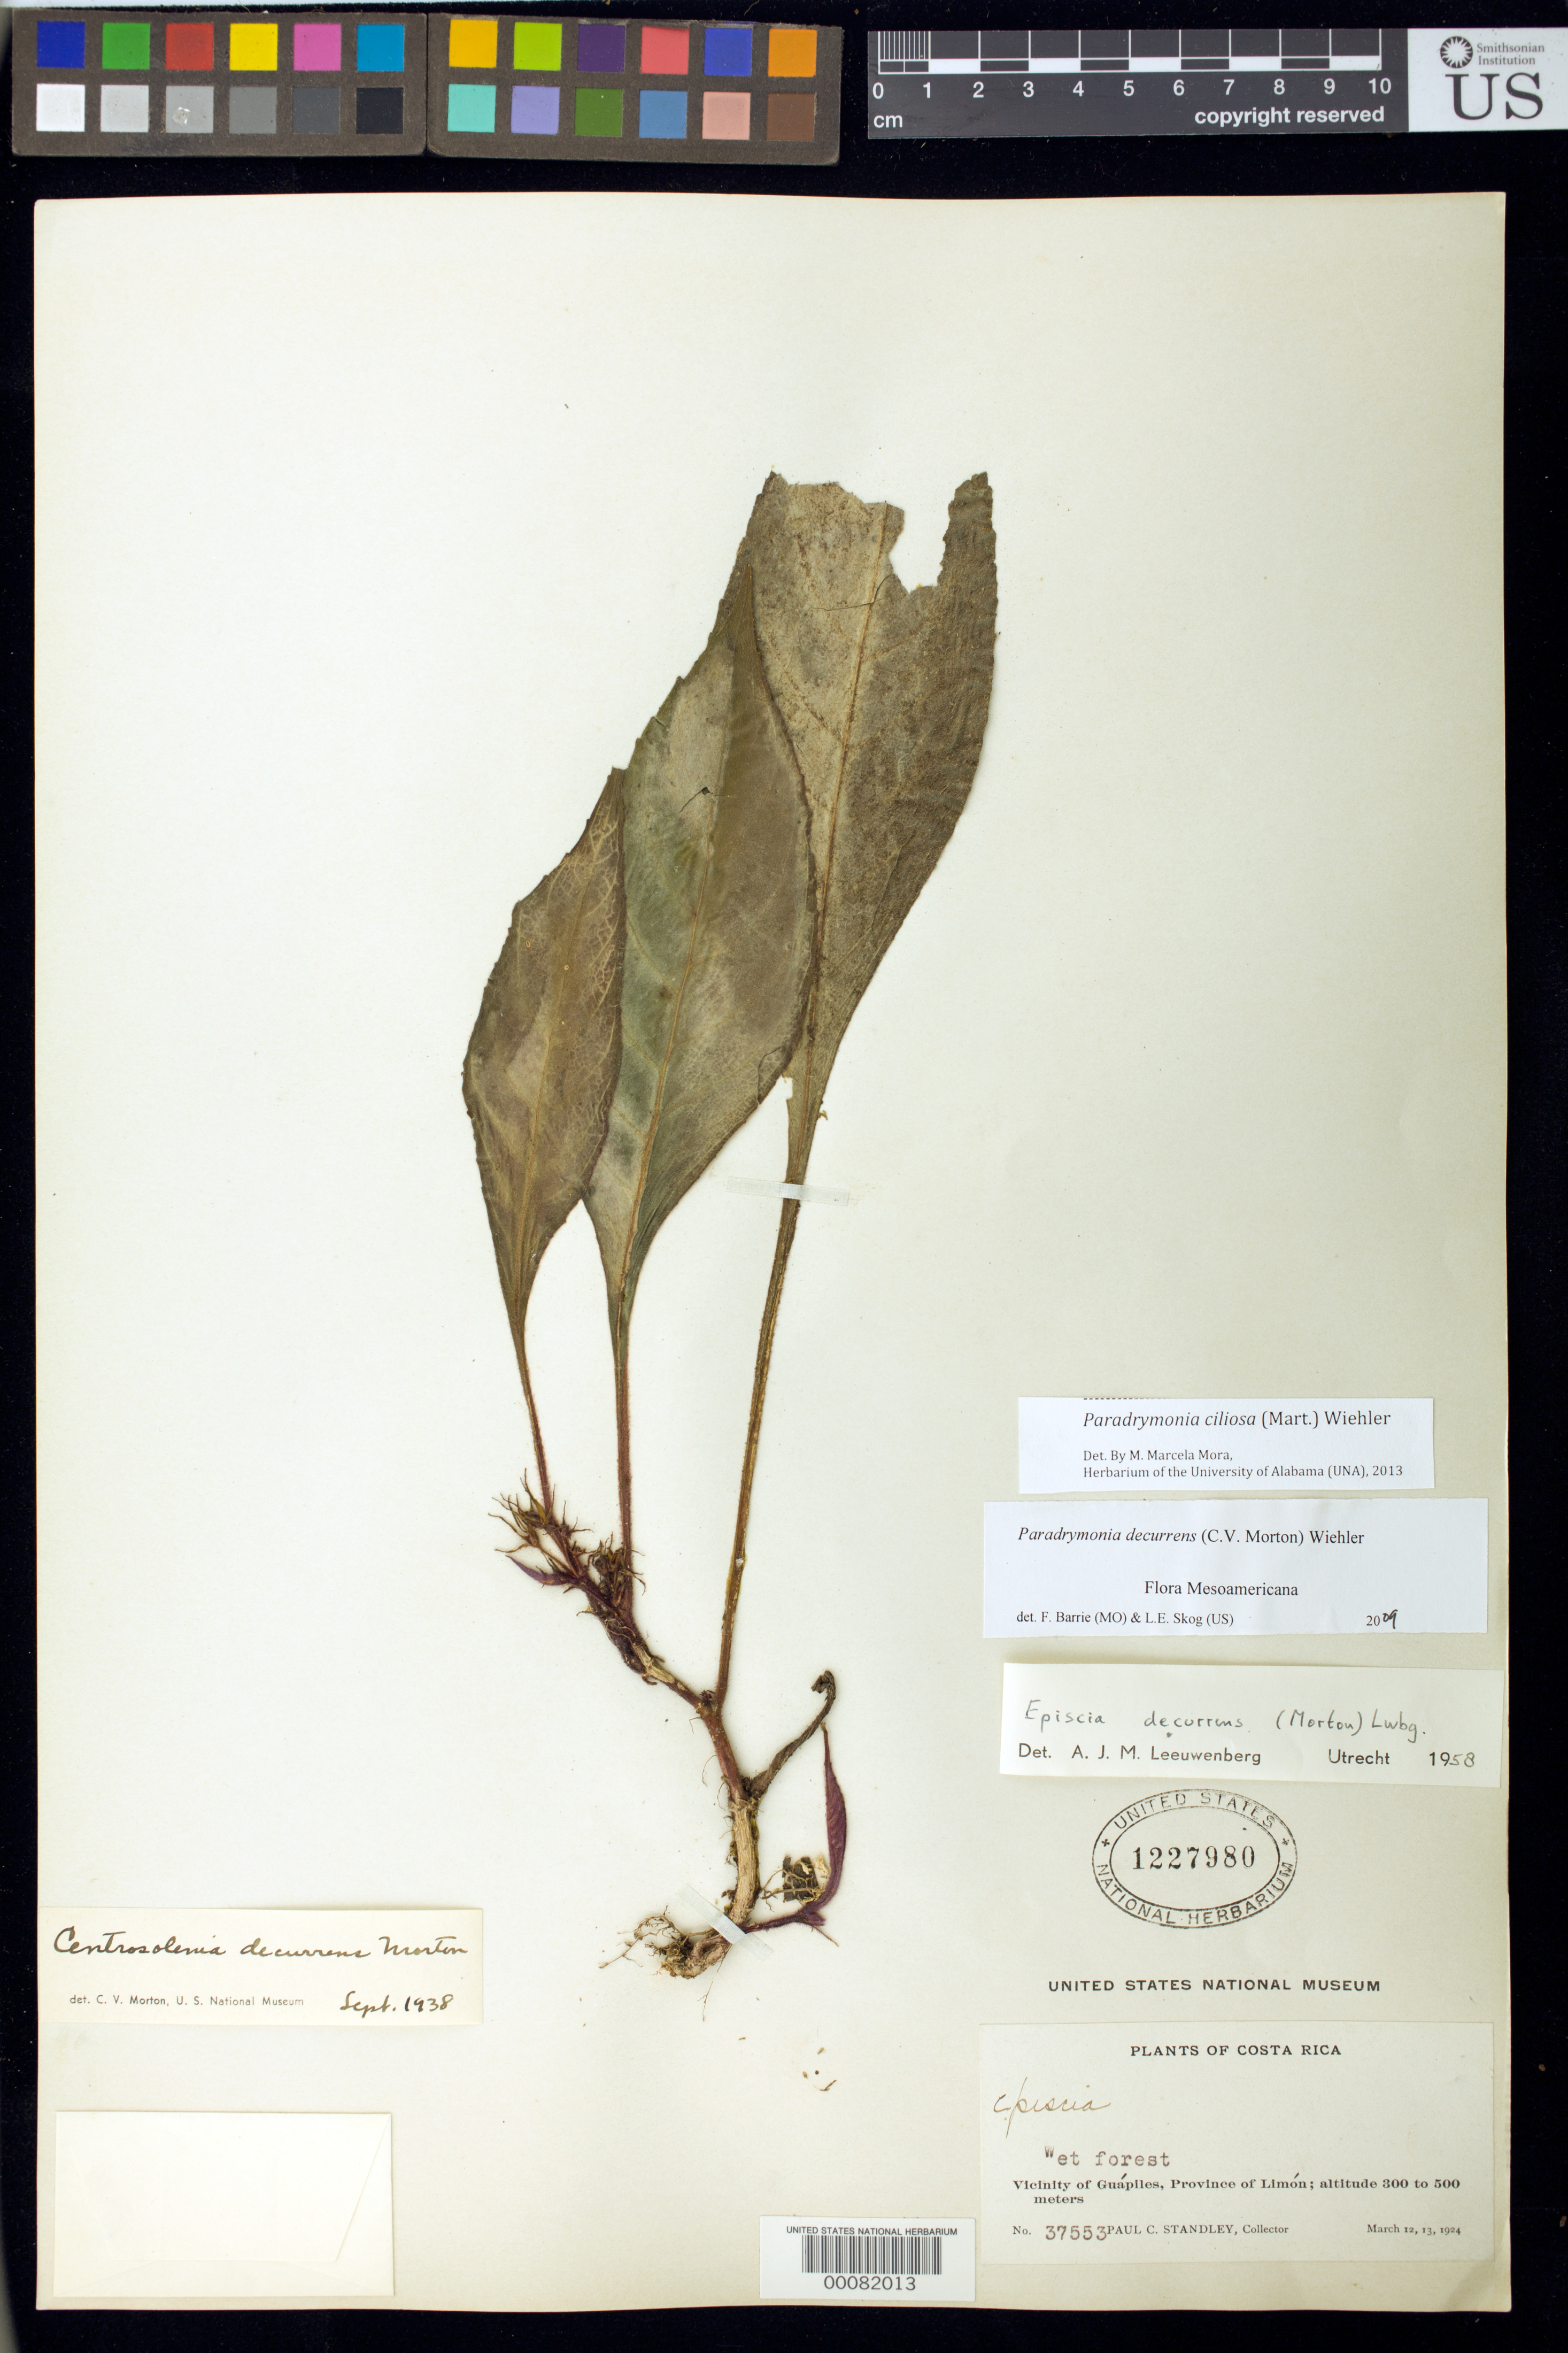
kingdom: Plantae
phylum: Tracheophyta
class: Magnoliopsida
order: Lamiales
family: Gesneriaceae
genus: Paradrymonia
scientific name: Paradrymonia ciliosa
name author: (Mart.) Wiehler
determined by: Mora, M. Marcela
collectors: P. C. Standley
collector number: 37553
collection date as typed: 12-13 Mar 1924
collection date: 1924-03-12/1924-03-13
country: Costa Rica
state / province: Limón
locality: Vicinity of Guapiles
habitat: Wet forest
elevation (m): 300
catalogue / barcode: US 1227980